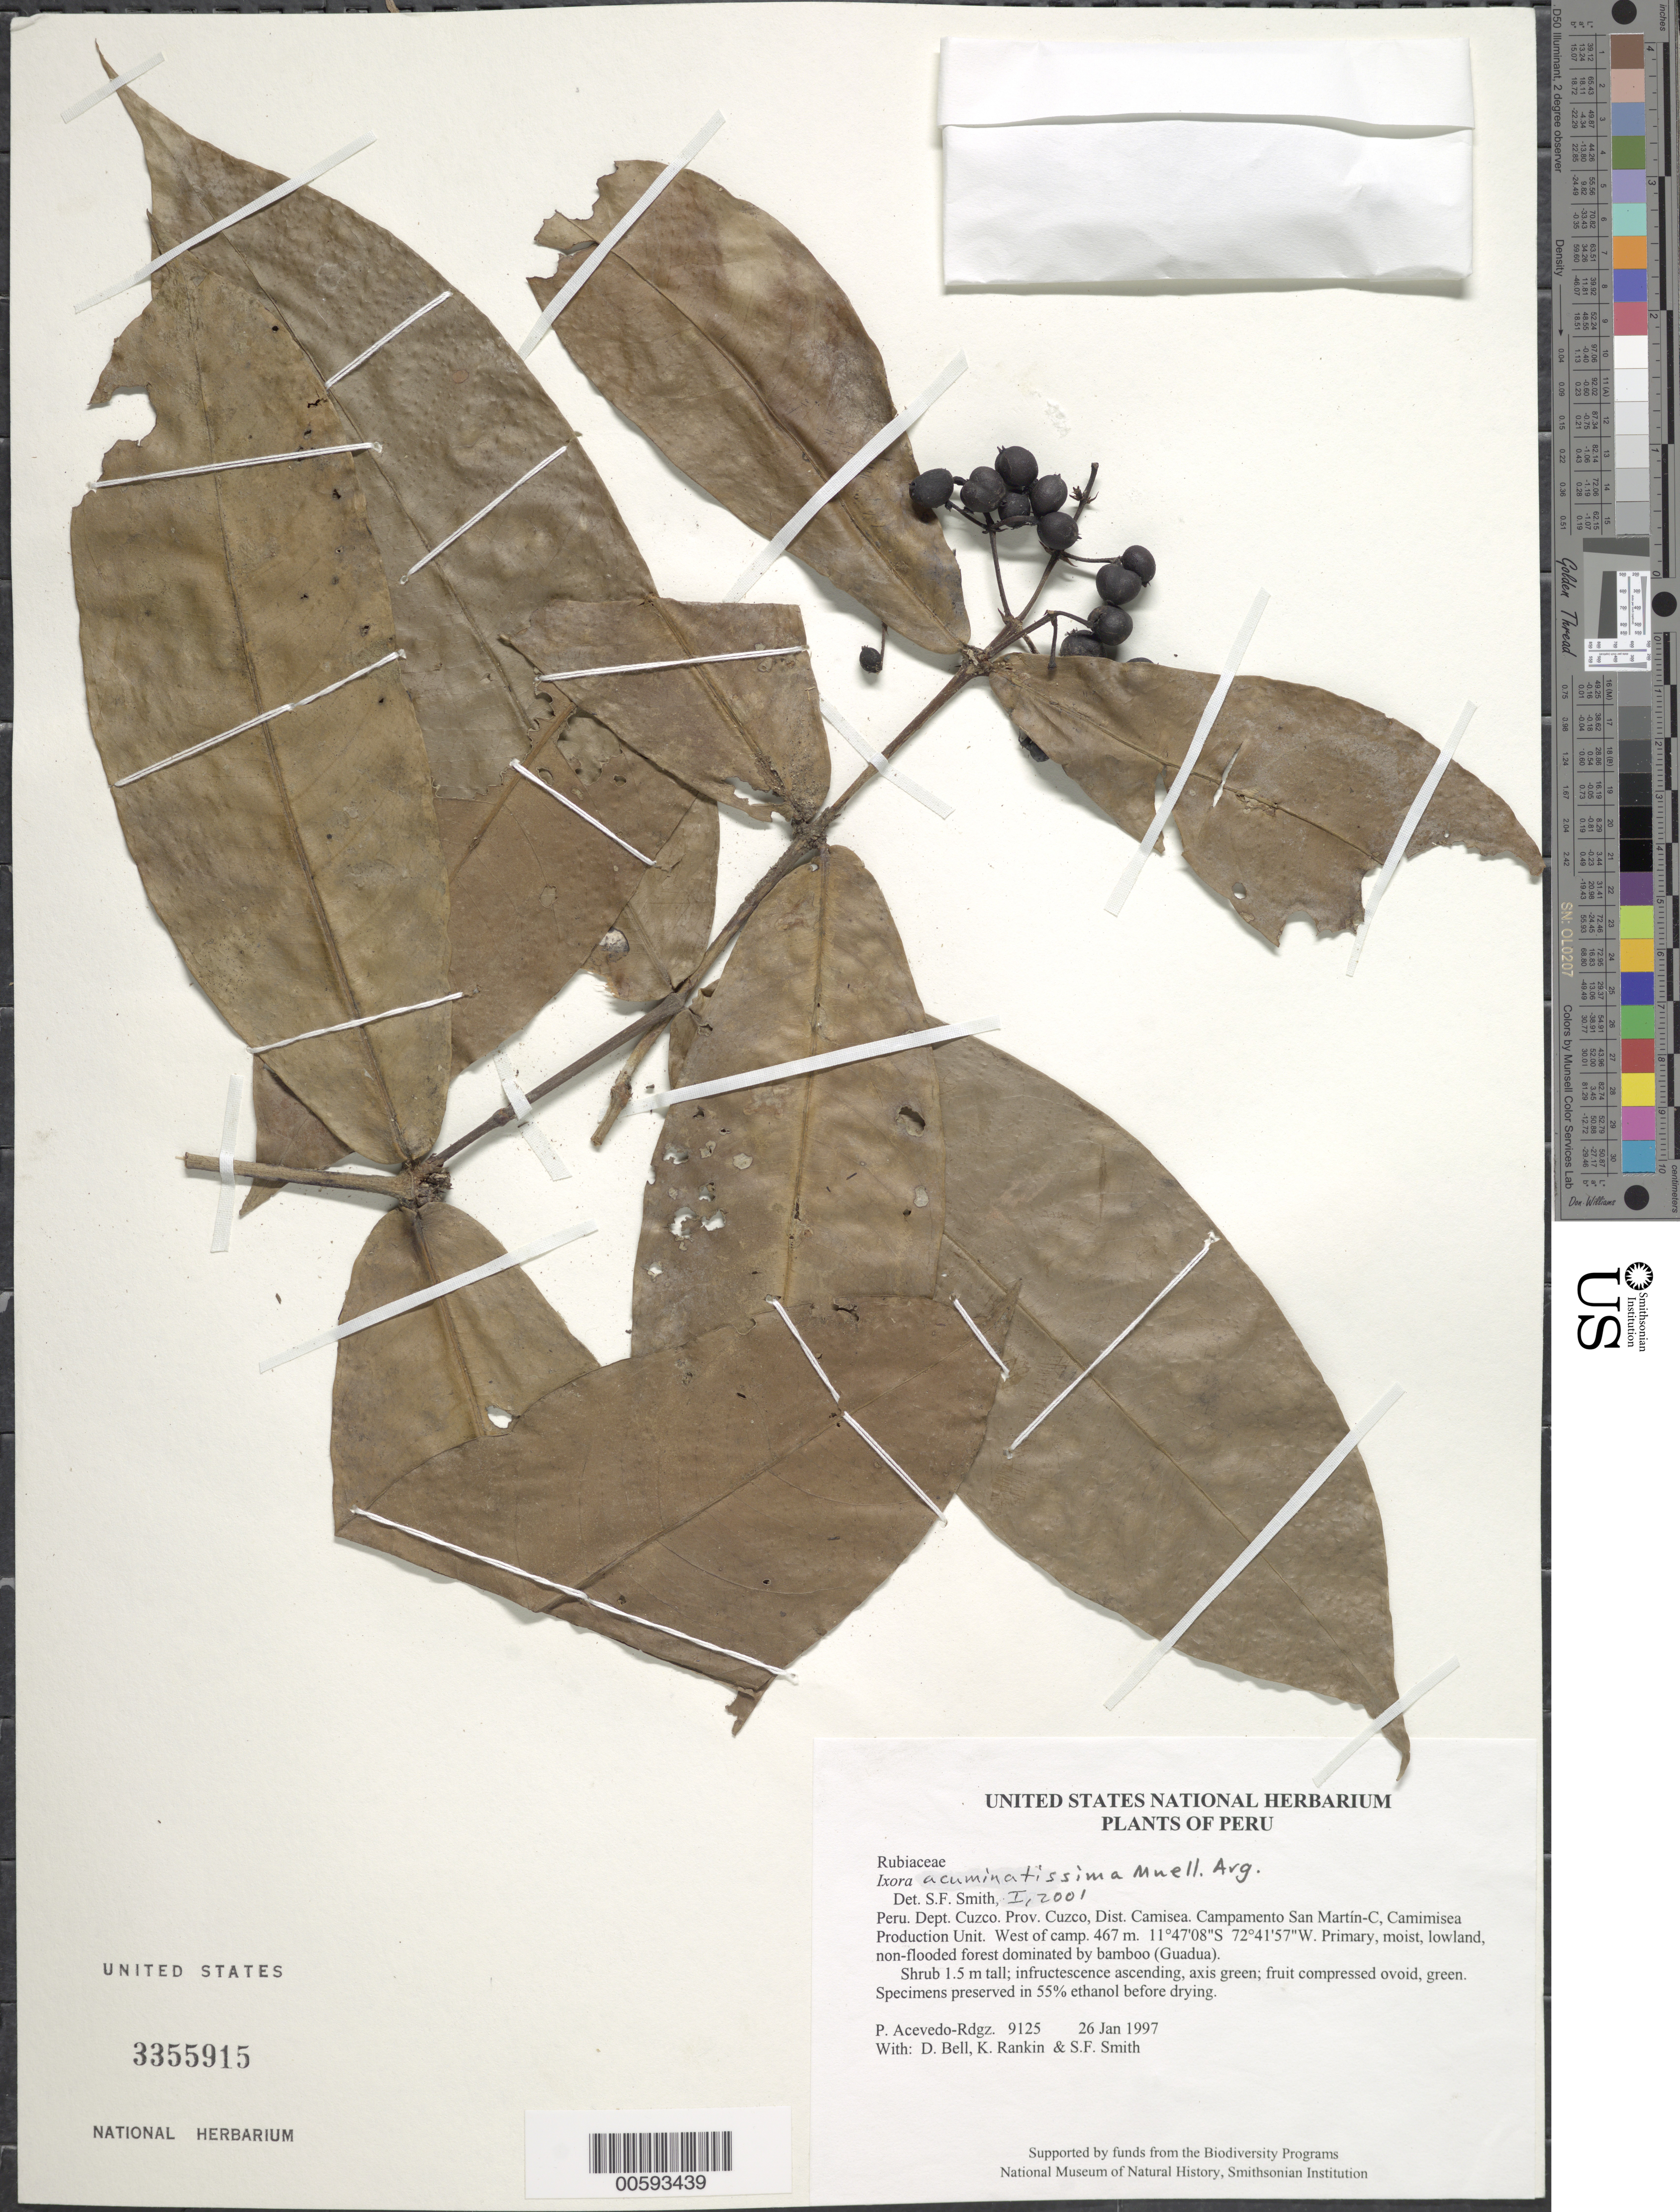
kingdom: Plantae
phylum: Tracheophyta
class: Magnoliopsida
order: Gentianales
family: Rubiaceae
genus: Ixora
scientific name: Ixora acuminatissima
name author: Müll. Arg.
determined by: Smith, Stephen F., (US), NMNH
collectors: P. Acevedo-Rodr., D. A. Bell, K. B. Rankin & S.F. Smith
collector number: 9125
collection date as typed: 26 Jan 1997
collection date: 1997-01-26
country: Peru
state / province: Cusco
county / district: Cusco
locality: Districto Camisea, Campamento San Martín-C, Camimisea Production Unit. West of camp.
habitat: Primary, moist, lowland, non-flooded forest dominated by bamboo (Guadua).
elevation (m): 467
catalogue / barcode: US 3355915